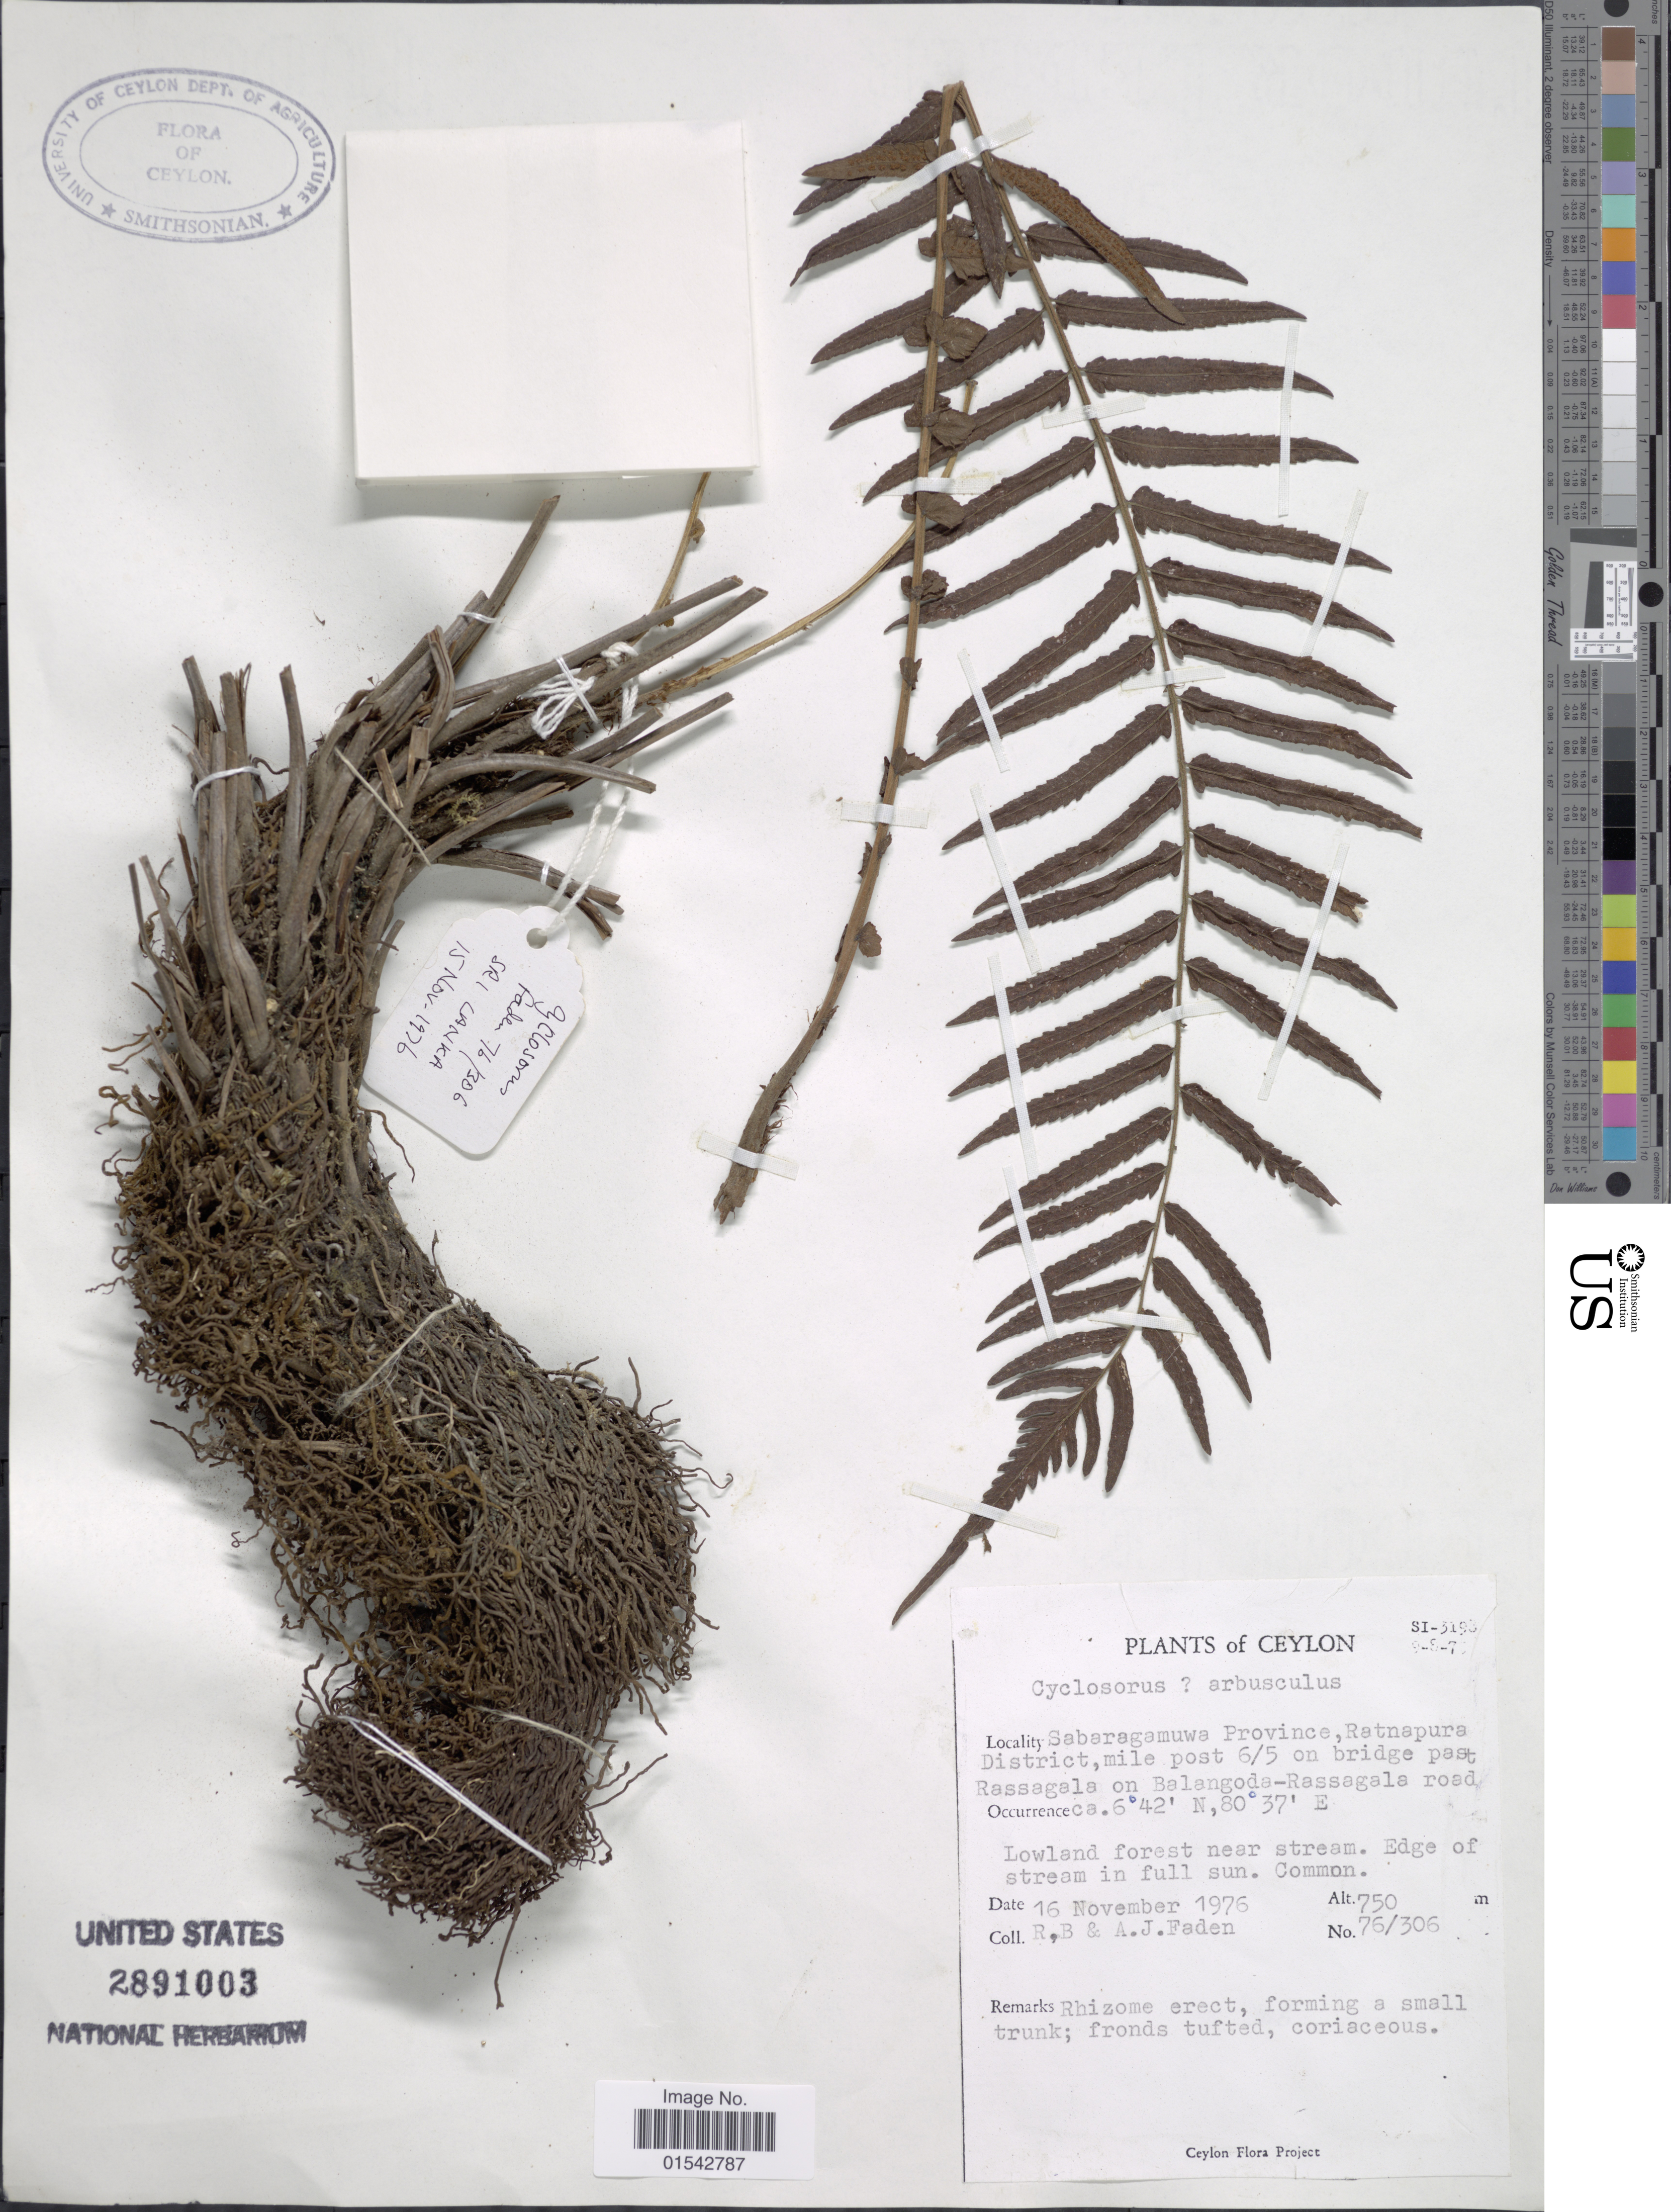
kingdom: Plantae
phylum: Tracheophyta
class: Polypodiopsida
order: Polypodiales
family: Thelypteridaceae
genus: Cyclosorus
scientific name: Cyclosorus sp.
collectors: R. B. Faden & A. J. Faden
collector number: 76/306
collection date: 1976-11-16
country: Sri Lanka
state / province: Sabaragamuwa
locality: Ceylon, Sabaragamuwa Province, Ratnapura District, mile post 6/5 on bridge past Rassagala on Balangoda-Rassagala road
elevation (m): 750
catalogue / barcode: US 2891003